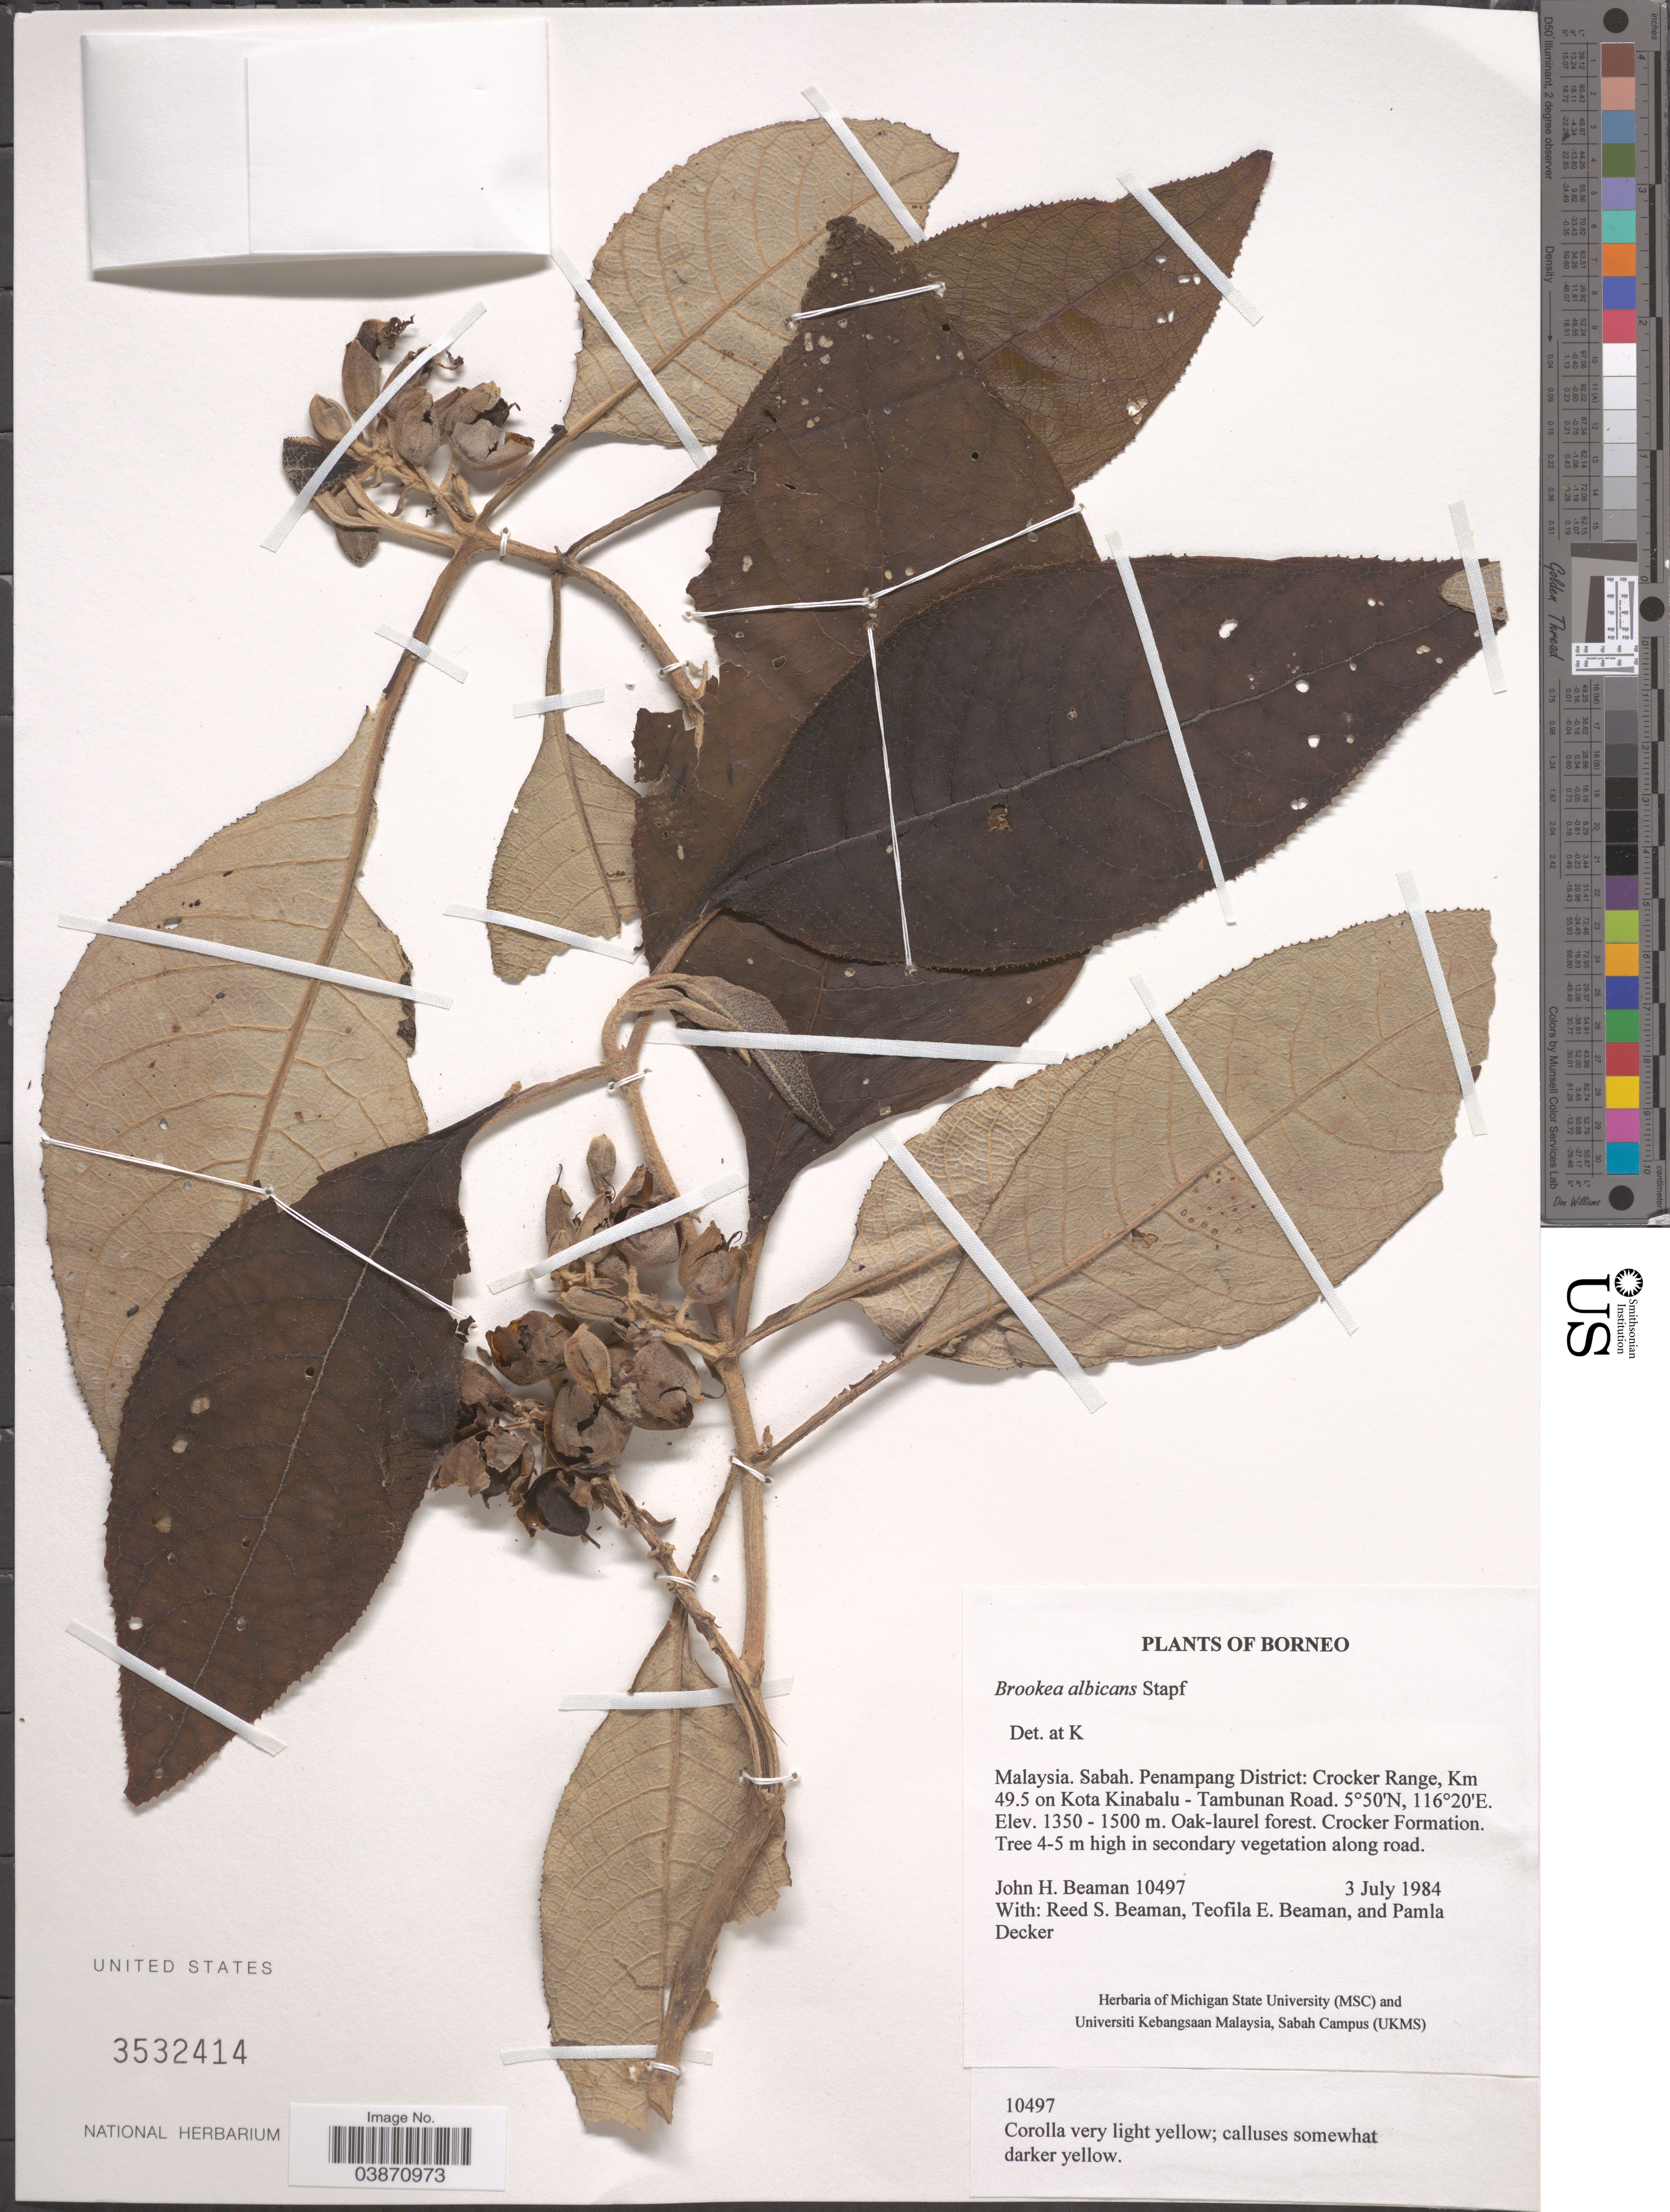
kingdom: Plantae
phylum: Tracheophyta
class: Magnoliopsida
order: Lamiales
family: Plantaginaceae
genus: Brookea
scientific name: Brookea albicans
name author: Stapf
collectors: J. H. Beaman, R. S. Beaman, T. E. Beaman & P. Decker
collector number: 10497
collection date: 1984-07-03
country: Malaysia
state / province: Sabah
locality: Borneo. Penampang District: Crocker Range, Km 9.5 on Kota Kinabalu - Tambunan Road. Crocker Formation.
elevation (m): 1350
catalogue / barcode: US 3532414